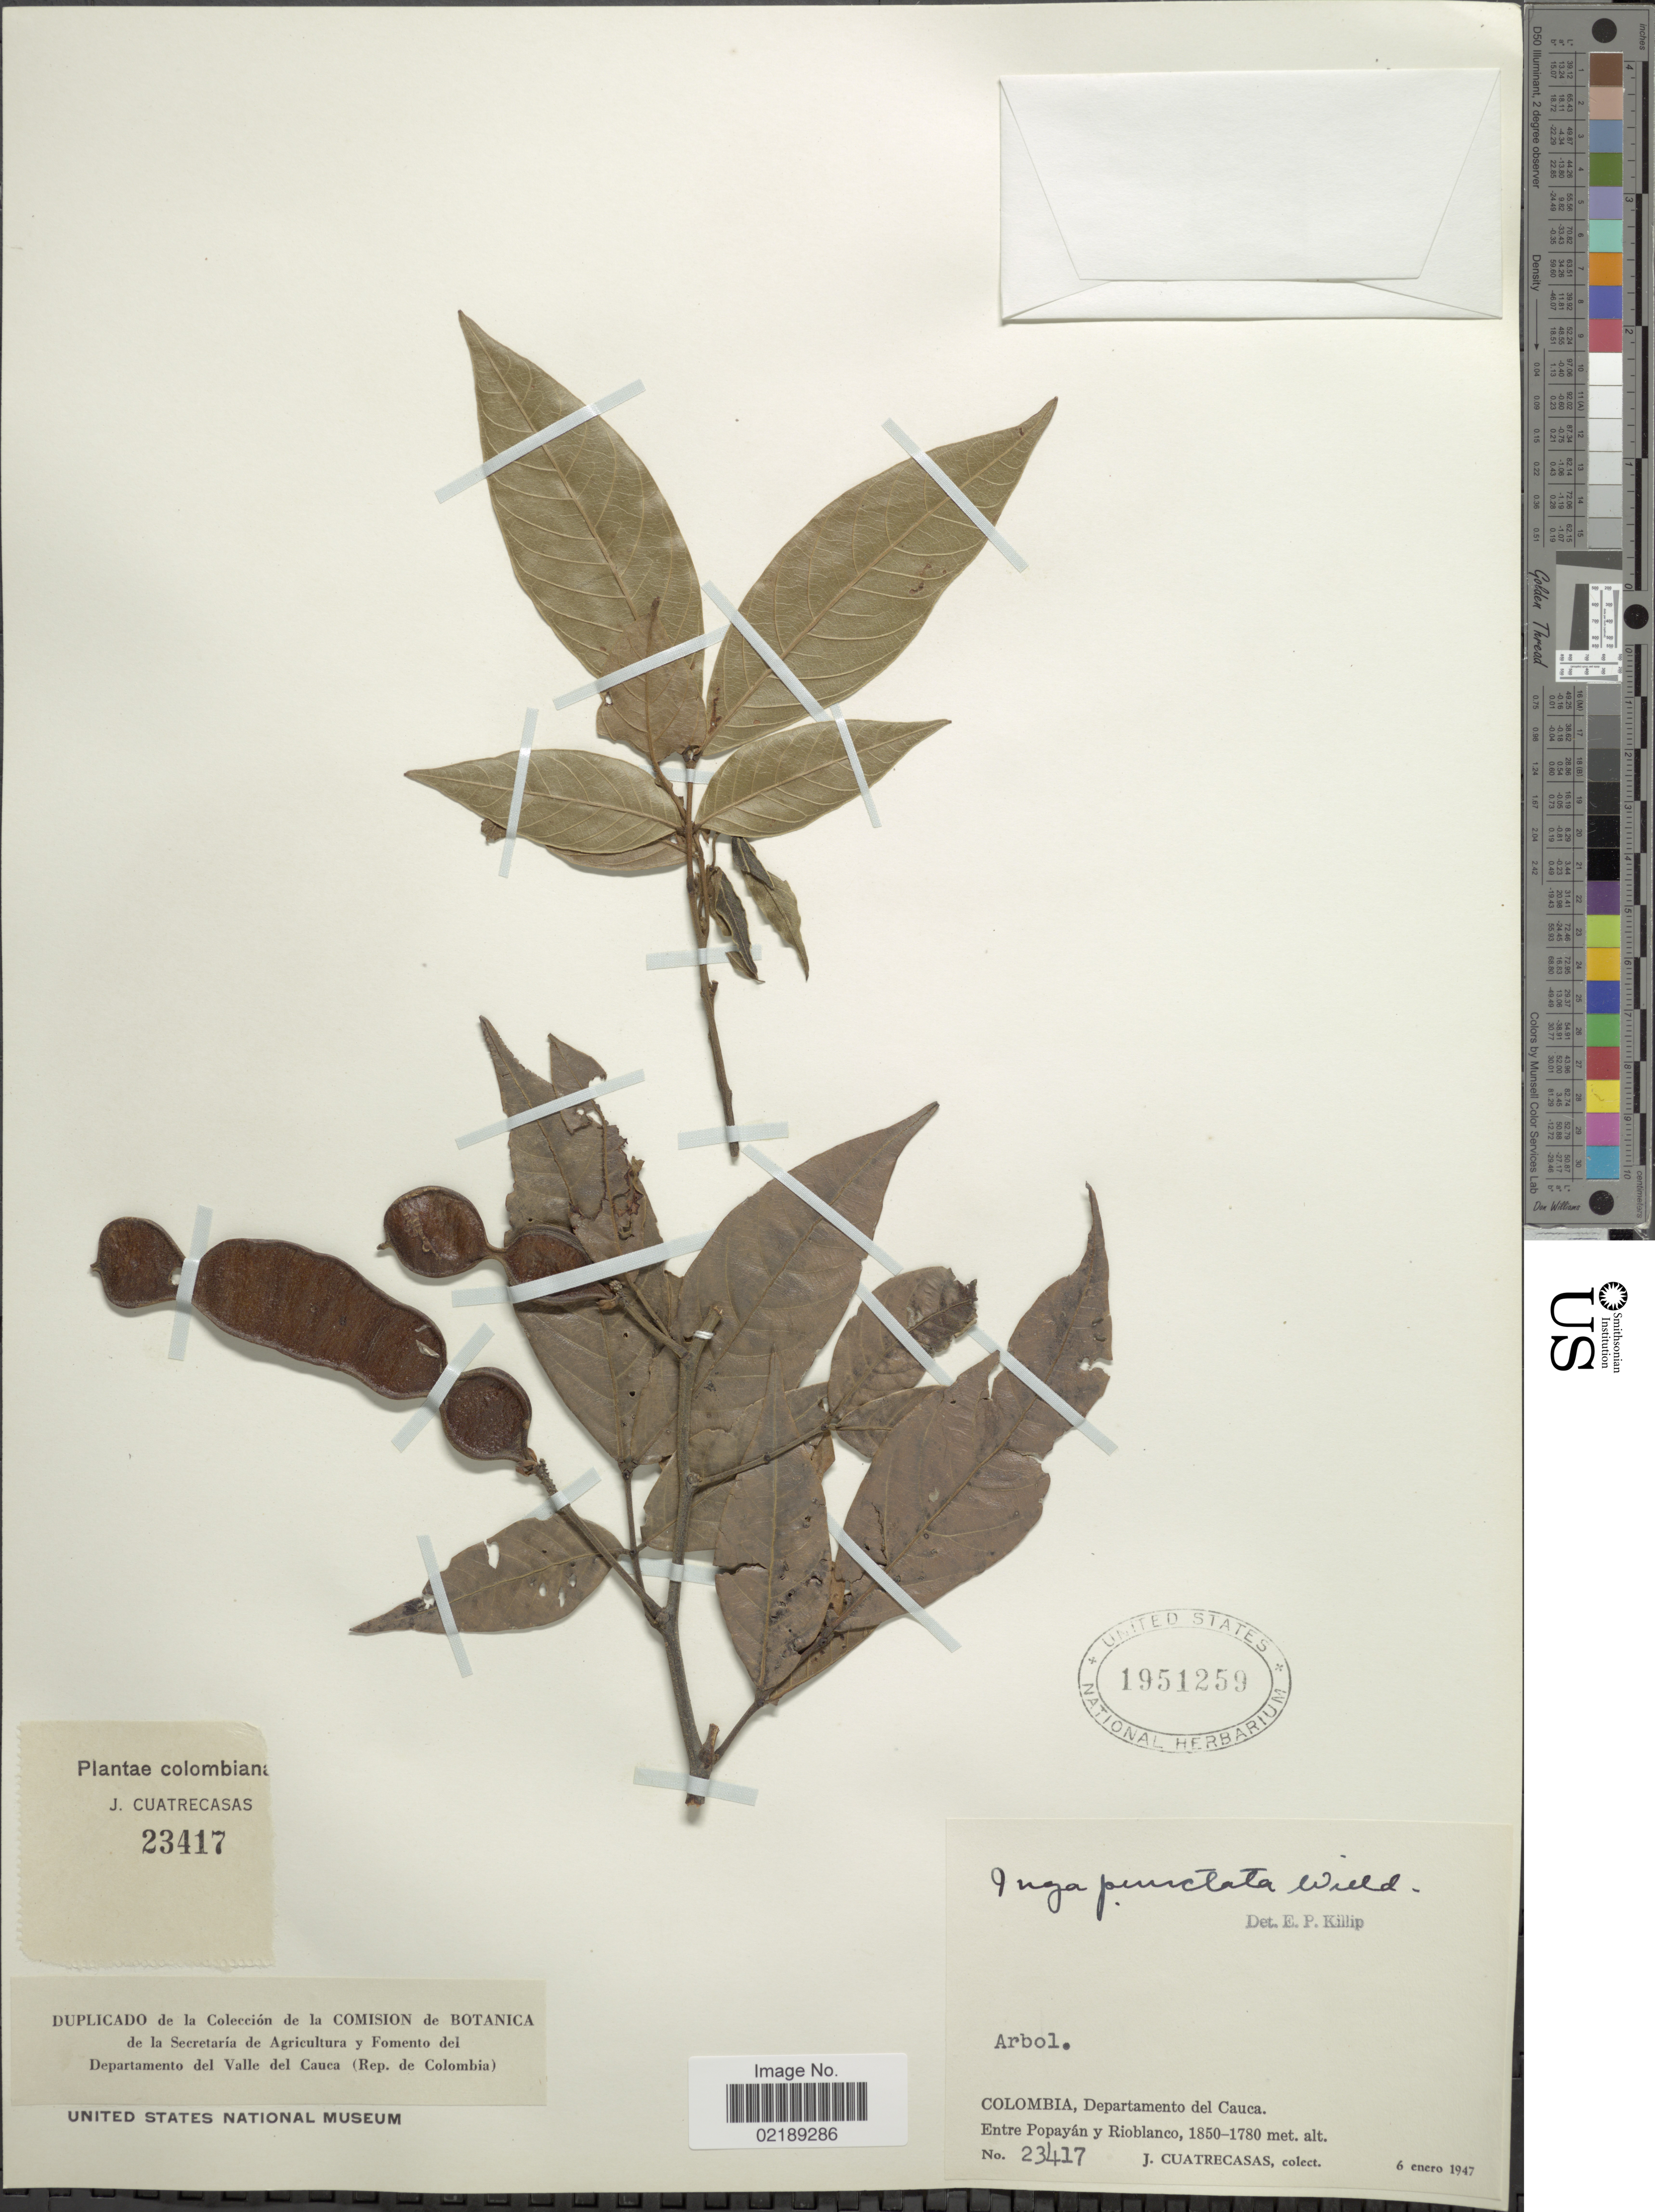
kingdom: Plantae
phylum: Tracheophyta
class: Magnoliopsida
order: Fabales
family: Fabaceae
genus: Inga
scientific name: Inga punctata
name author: Willd.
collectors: J. Cuatrecasas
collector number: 23417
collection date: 1947-01-06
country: Colombia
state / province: Cauca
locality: Entre Popayan y Rioblanco.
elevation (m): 1780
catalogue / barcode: US 1951259